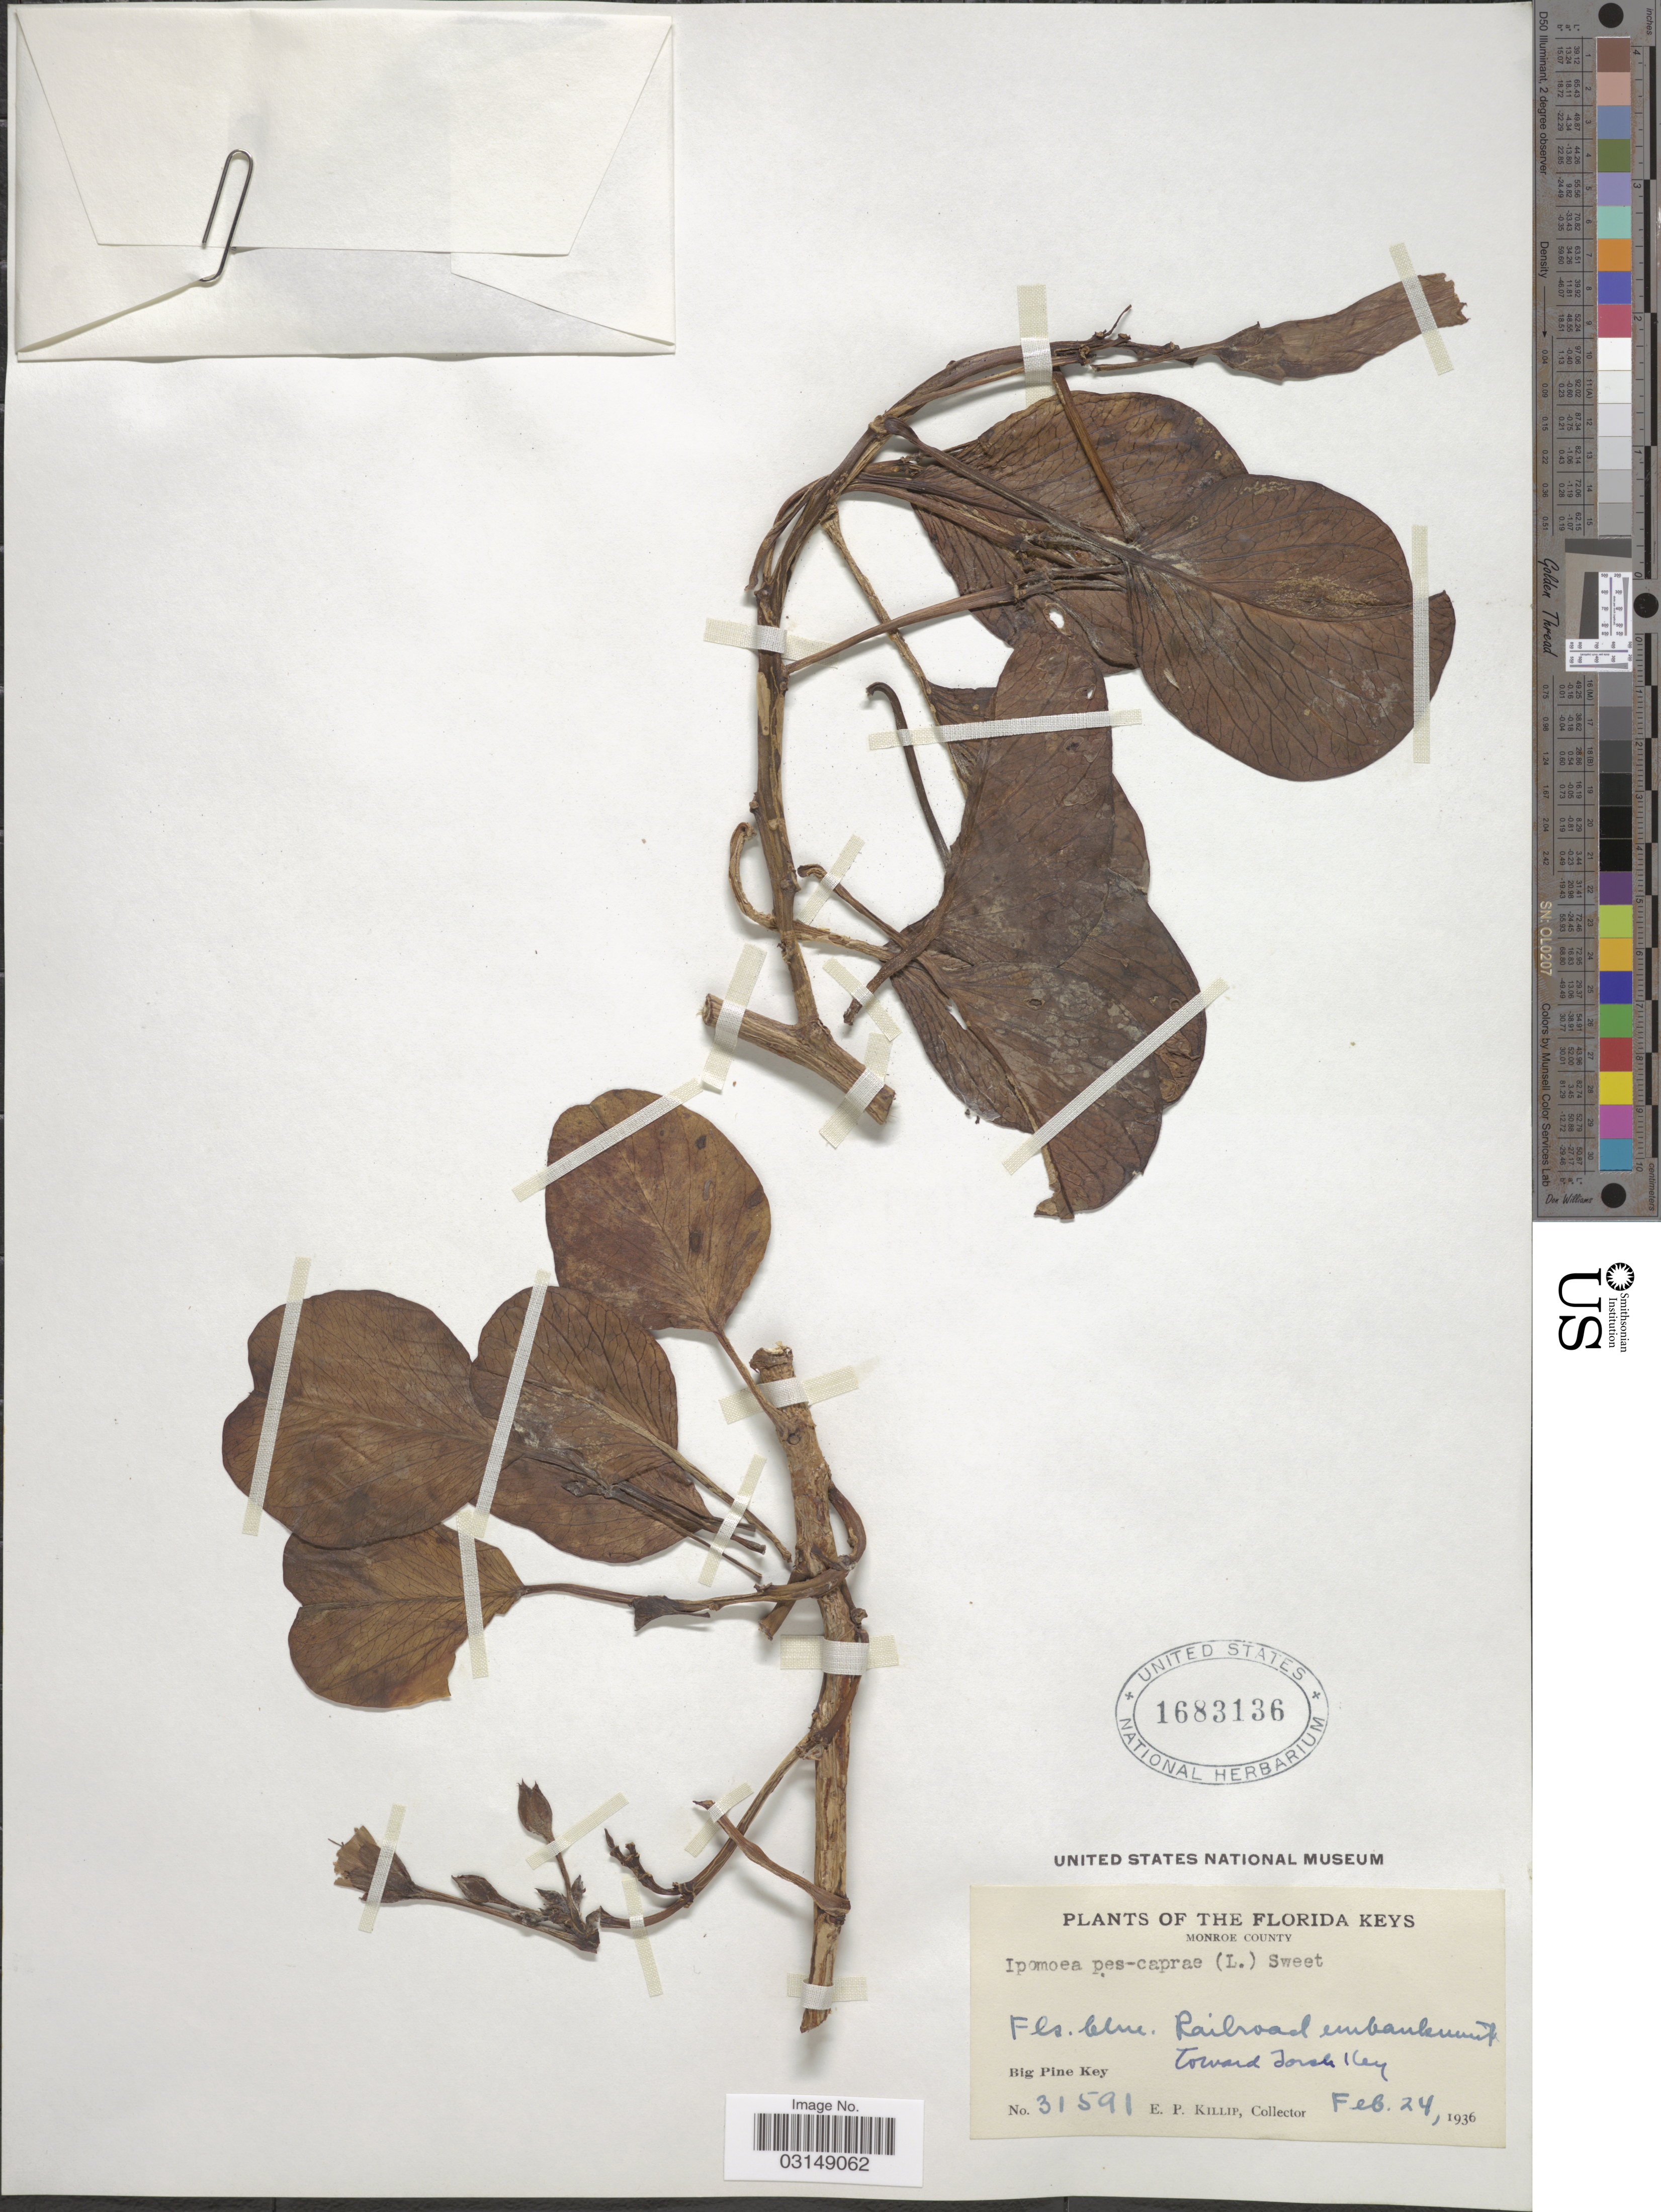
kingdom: Plantae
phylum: Tracheophyta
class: Magnoliopsida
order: Solanales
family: Convolvulaceae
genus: Ipomoea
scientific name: Ipomoea pes-caprae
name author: (L.) R. Br.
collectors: E. P. Killip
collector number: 31591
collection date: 1936-02-24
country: United States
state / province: Florida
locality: The Florida Keys. Monroe County. Railroad embankment toward Torch Key. Big Pine Key.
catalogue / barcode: US 1683136